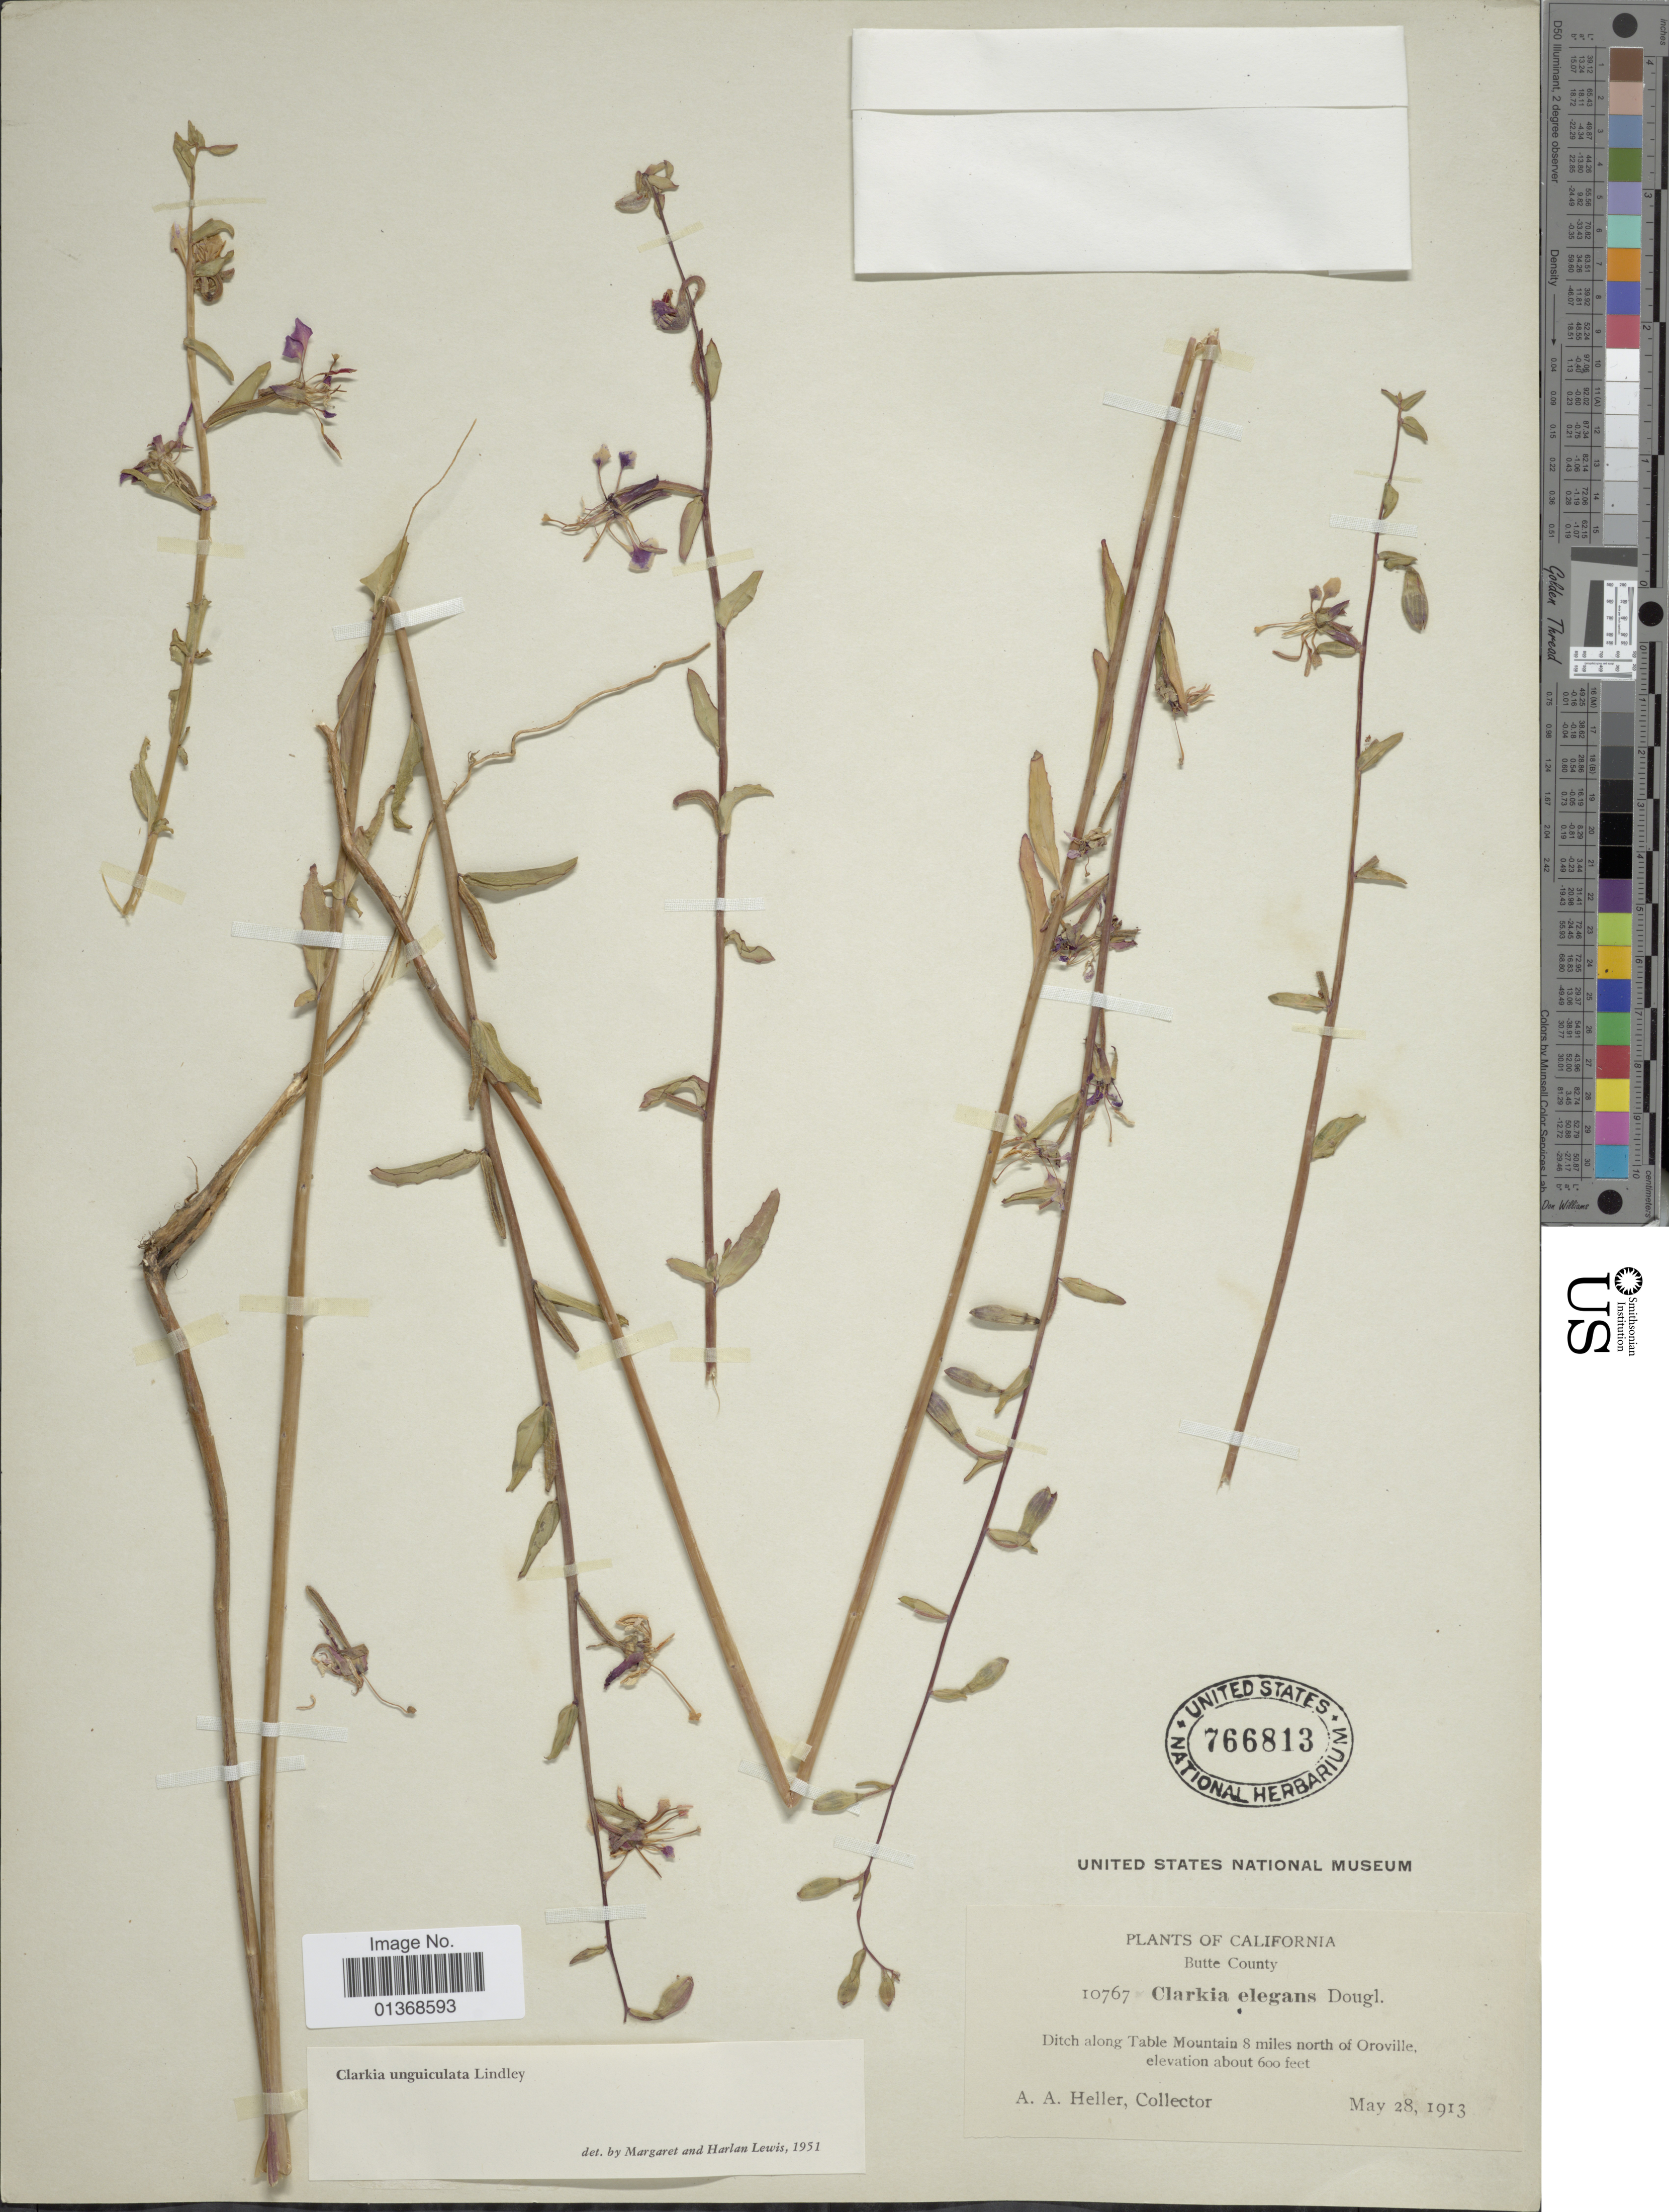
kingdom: Plantae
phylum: Tracheophyta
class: Magnoliopsida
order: Myrtales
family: Onagraceae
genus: Clarkia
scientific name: Clarkia unguiculata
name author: Lindl.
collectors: A. A. Heller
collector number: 10767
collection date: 1913-05-28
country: United States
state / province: California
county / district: Butte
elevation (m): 183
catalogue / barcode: US 766813